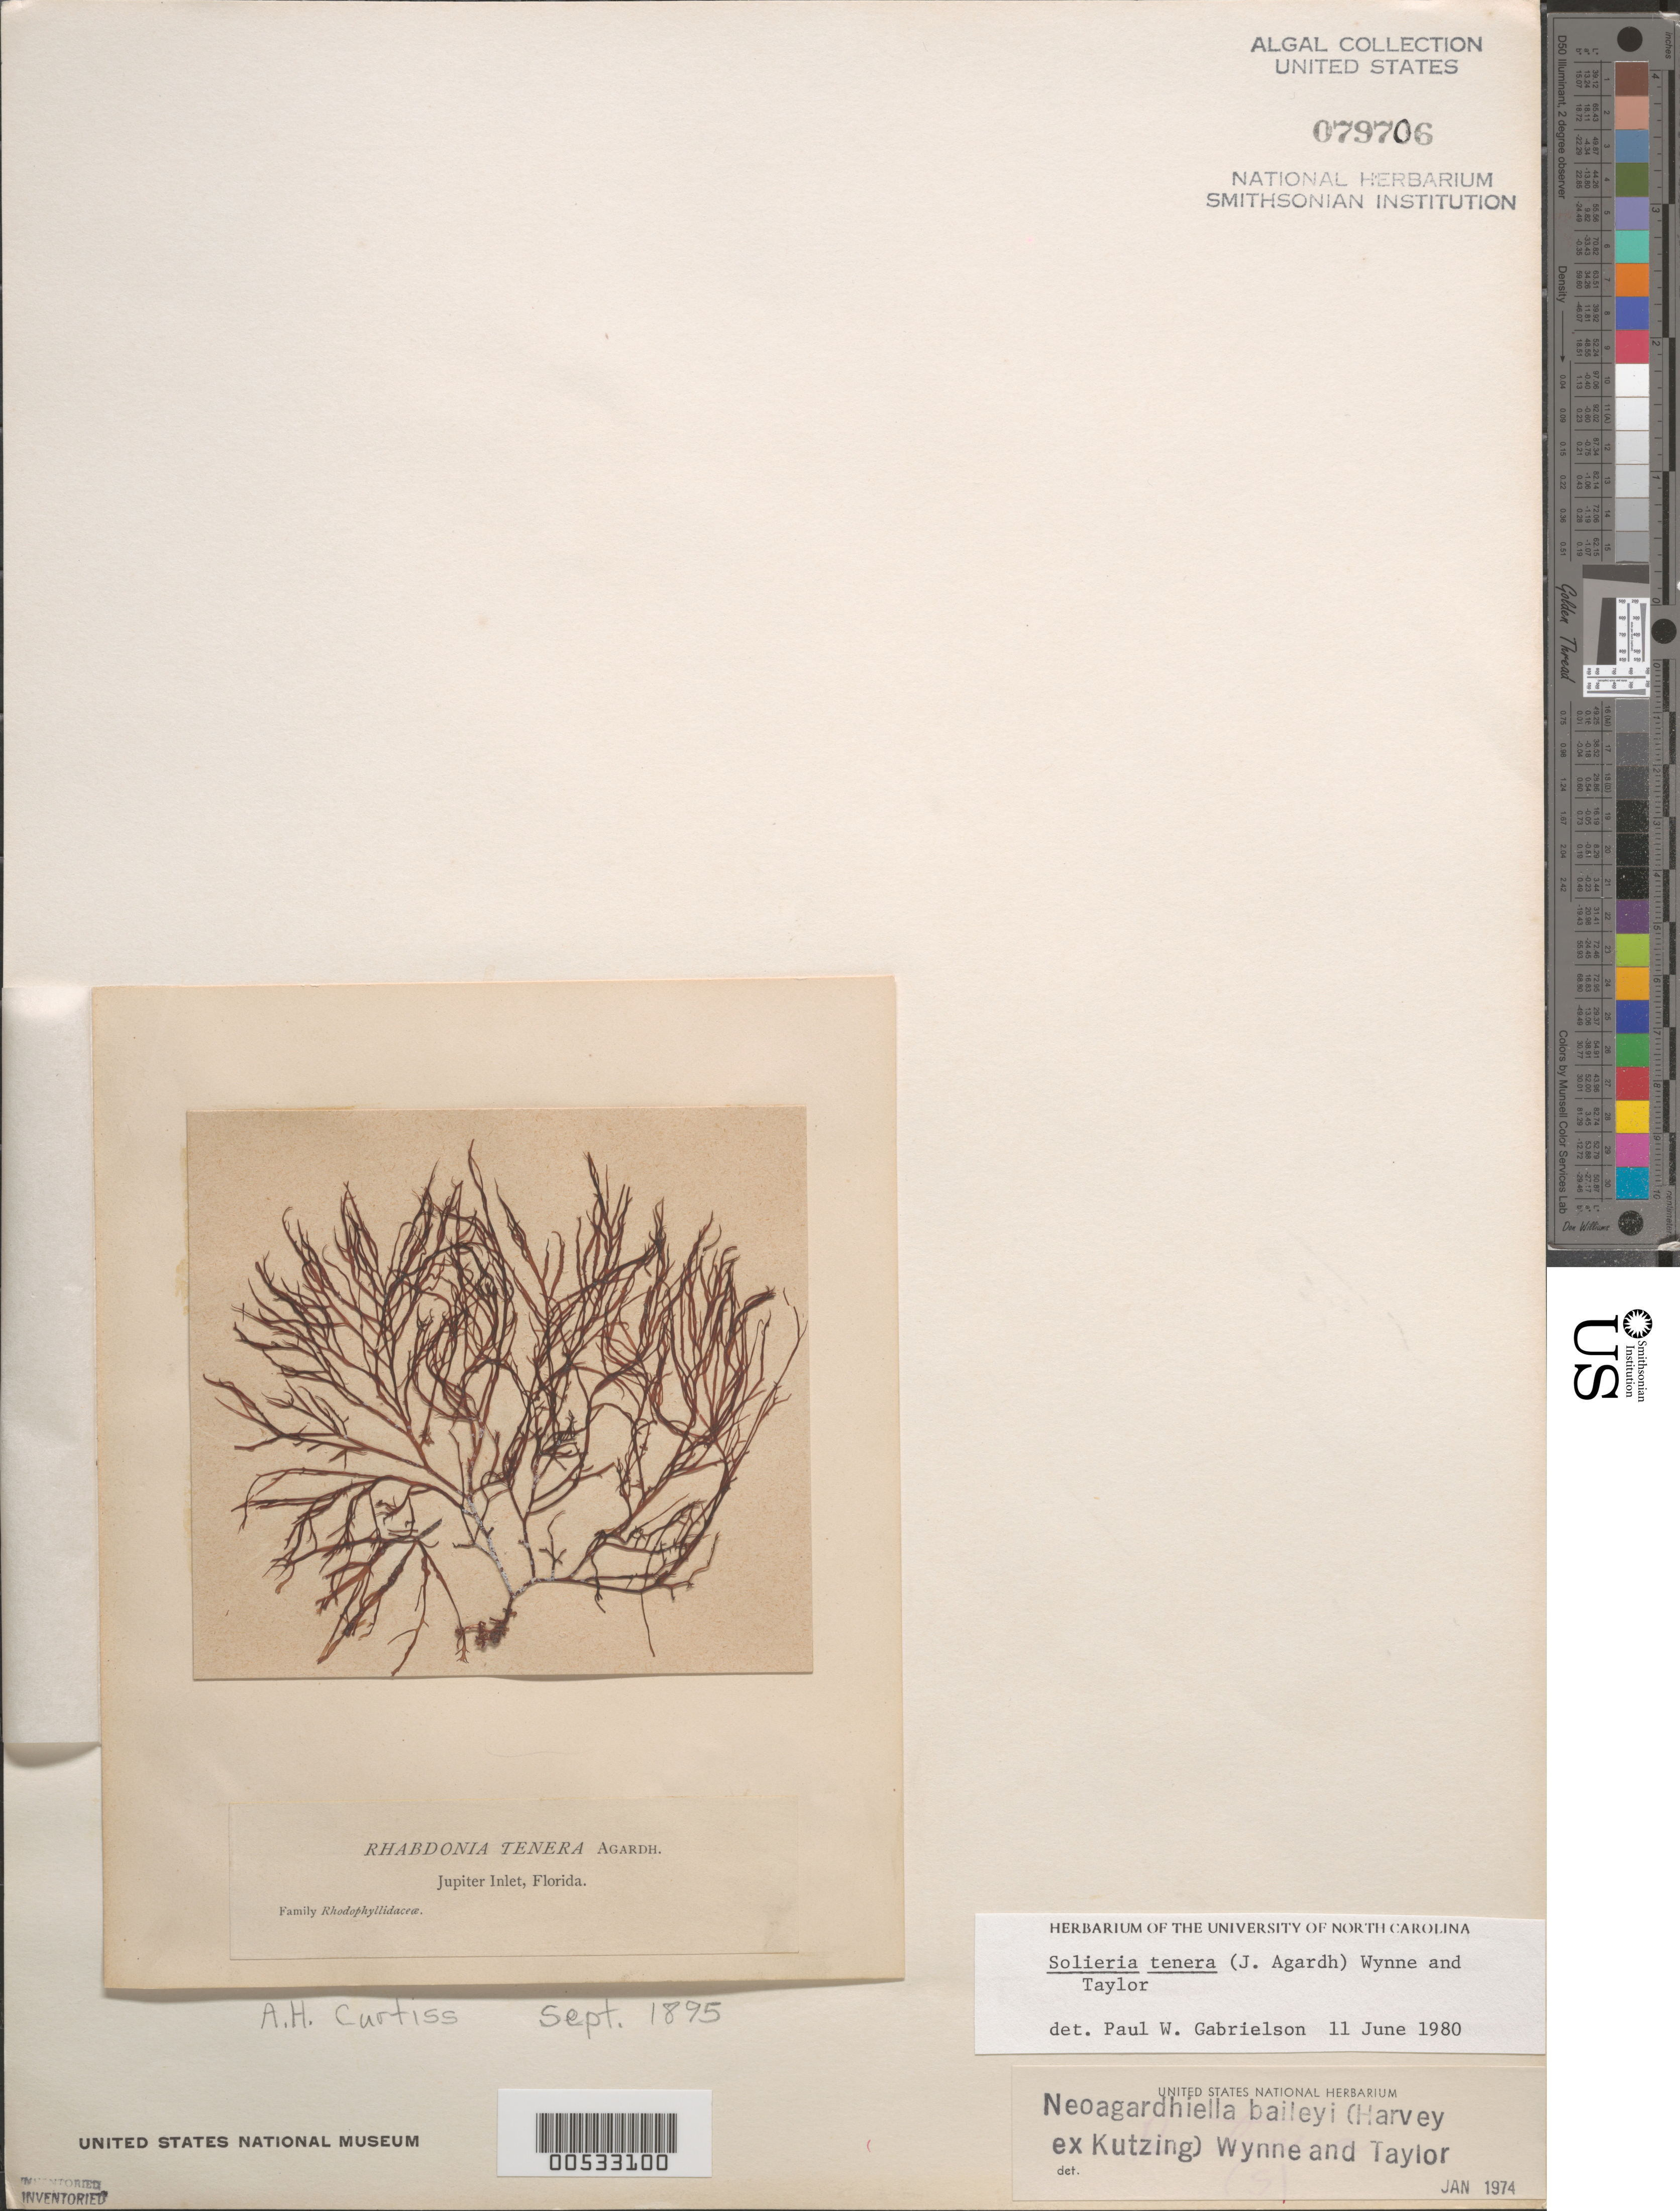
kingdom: Plantae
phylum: Rhodophyta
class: Florideophyceae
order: Gigartinales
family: Solieriaceae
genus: Solieria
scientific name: Solieria filiformis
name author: (Kütz.) P.W. Gabrielson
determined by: Algae name updating Project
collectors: A. H. Curtiss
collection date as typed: Sep 1895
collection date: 1895-09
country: United States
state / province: Florida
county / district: Palm Beach County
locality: Jupiter Inlet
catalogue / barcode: US 79706